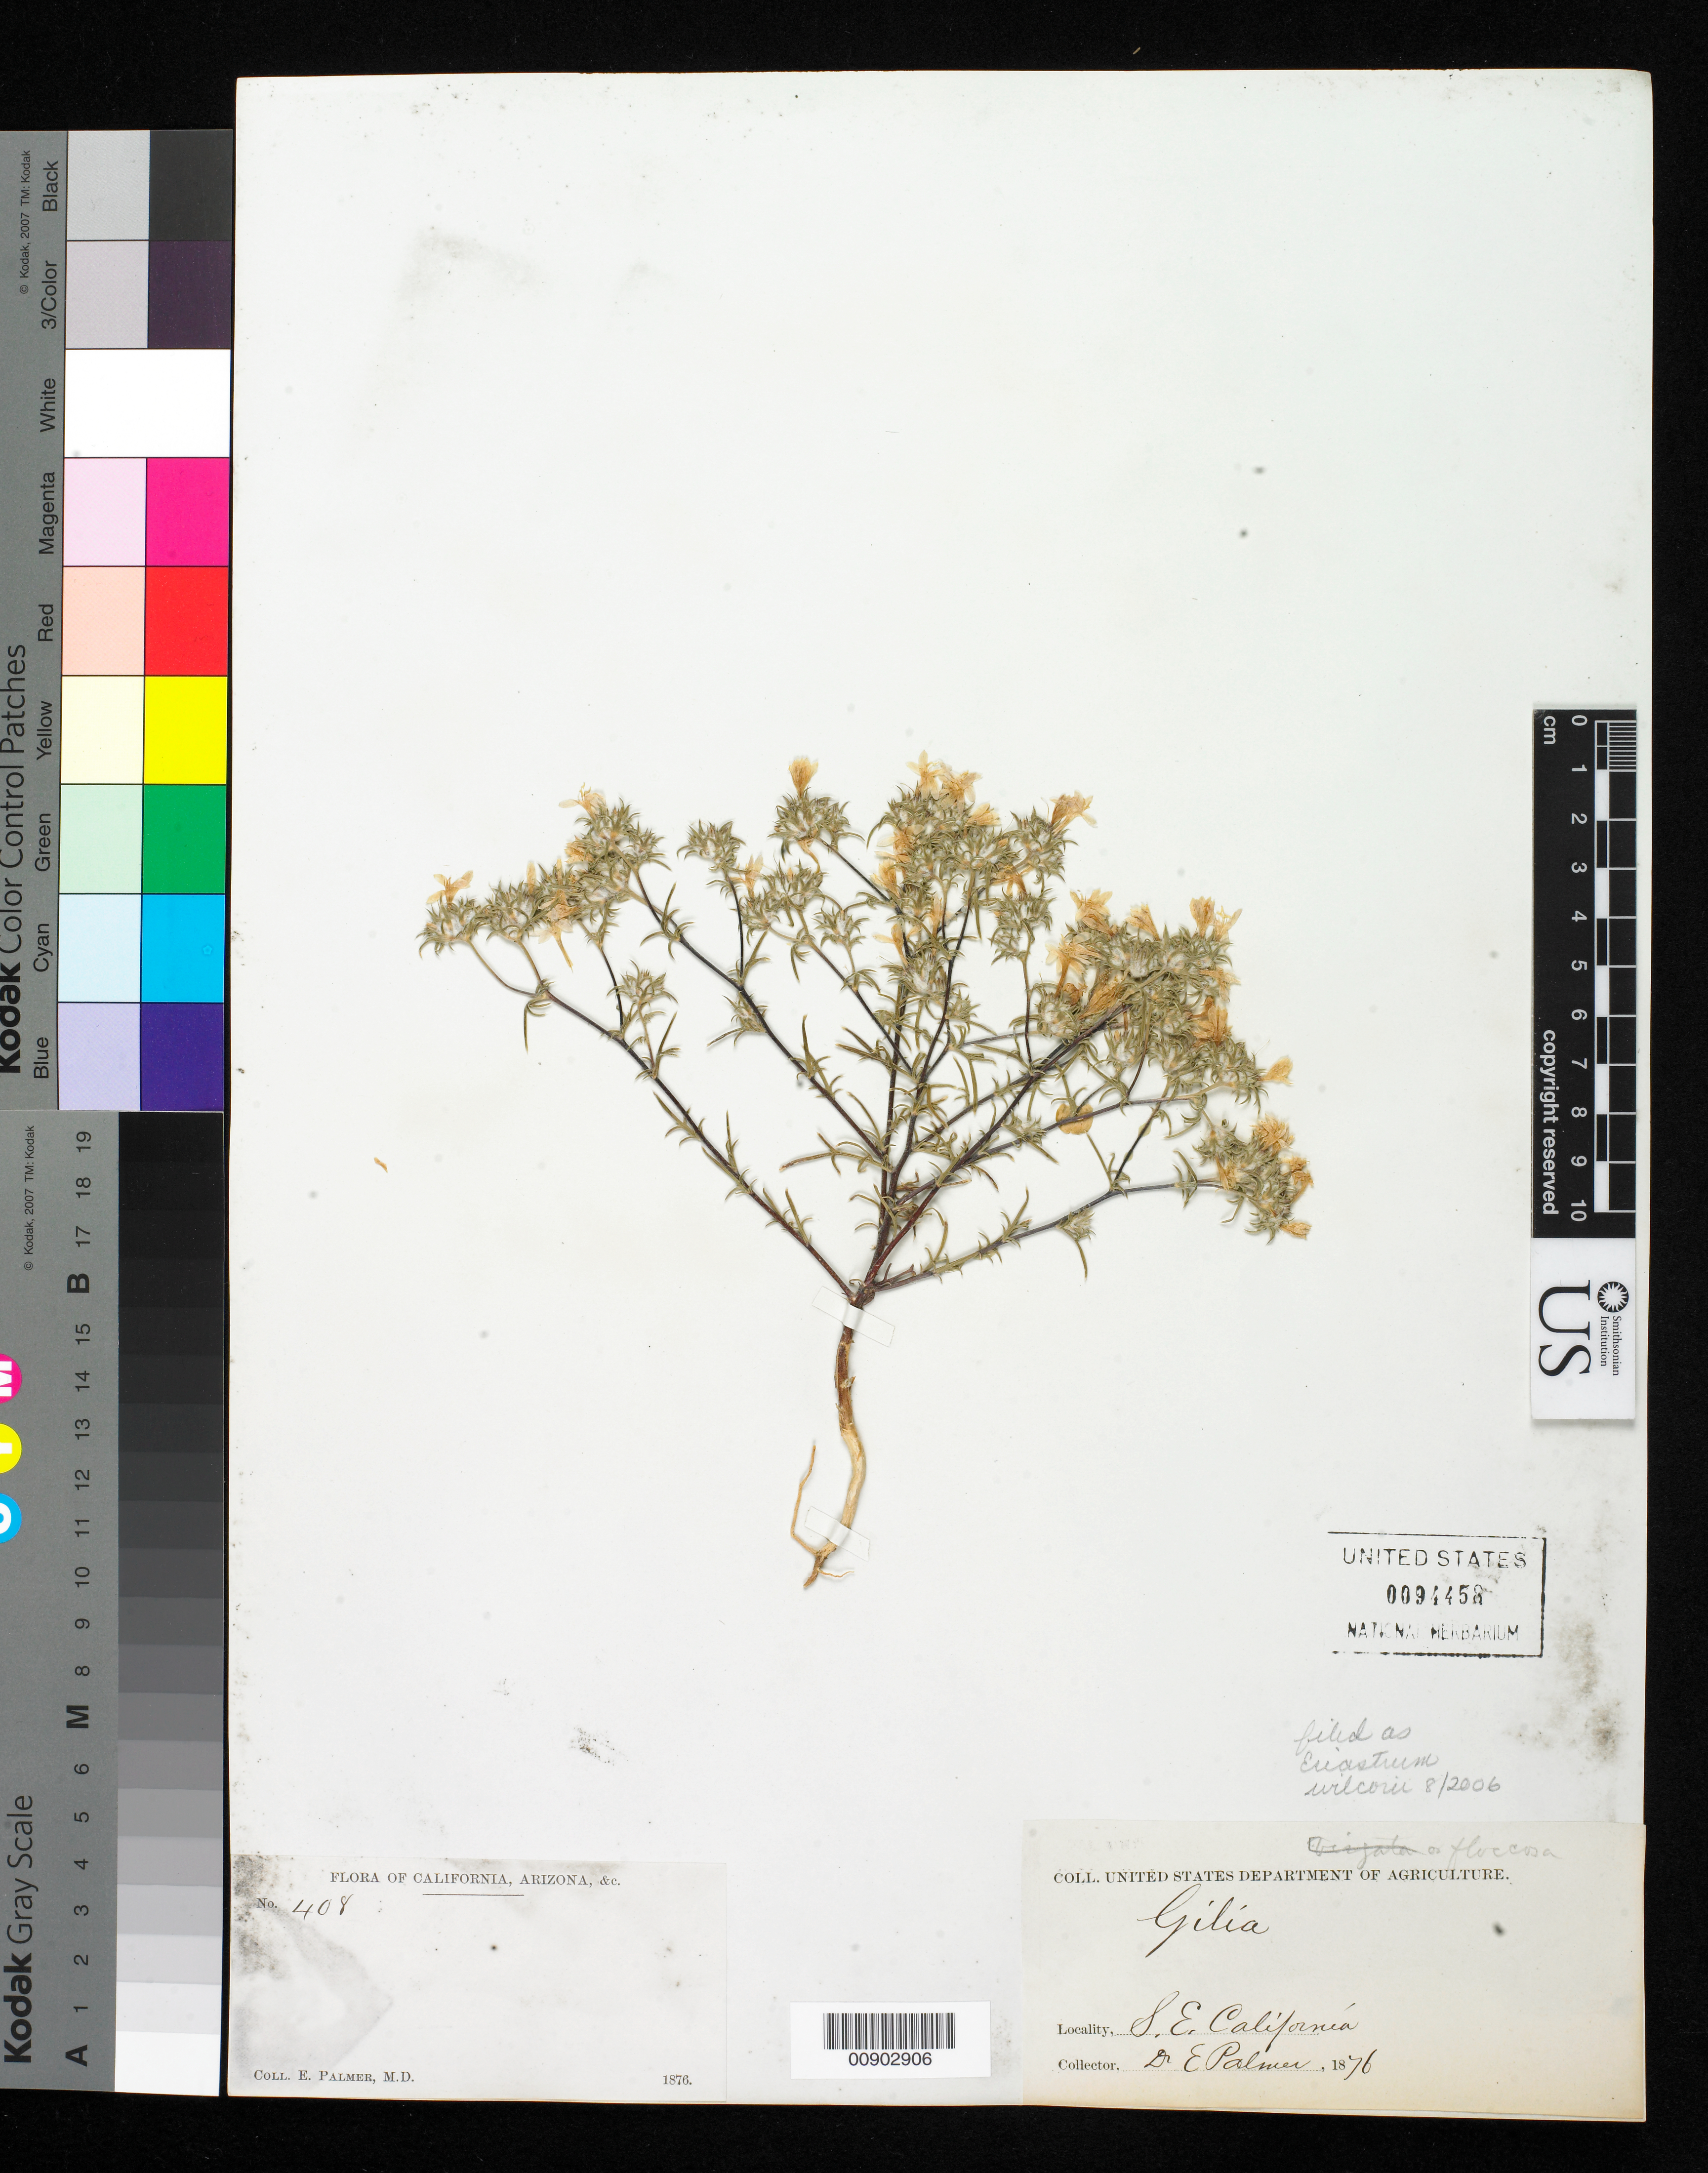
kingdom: Plantae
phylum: Tracheophyta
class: Magnoliopsida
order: Ericales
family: Polemoniaceae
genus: Eriastrum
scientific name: Eriastrum sp.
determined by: Strong, Mark T., (BOT), Smithsonian Institution - National Museum of Natural History (UNITED STATES)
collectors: E. Palmer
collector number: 408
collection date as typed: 1876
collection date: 1876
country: United States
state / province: California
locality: SE California.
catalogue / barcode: US 94458